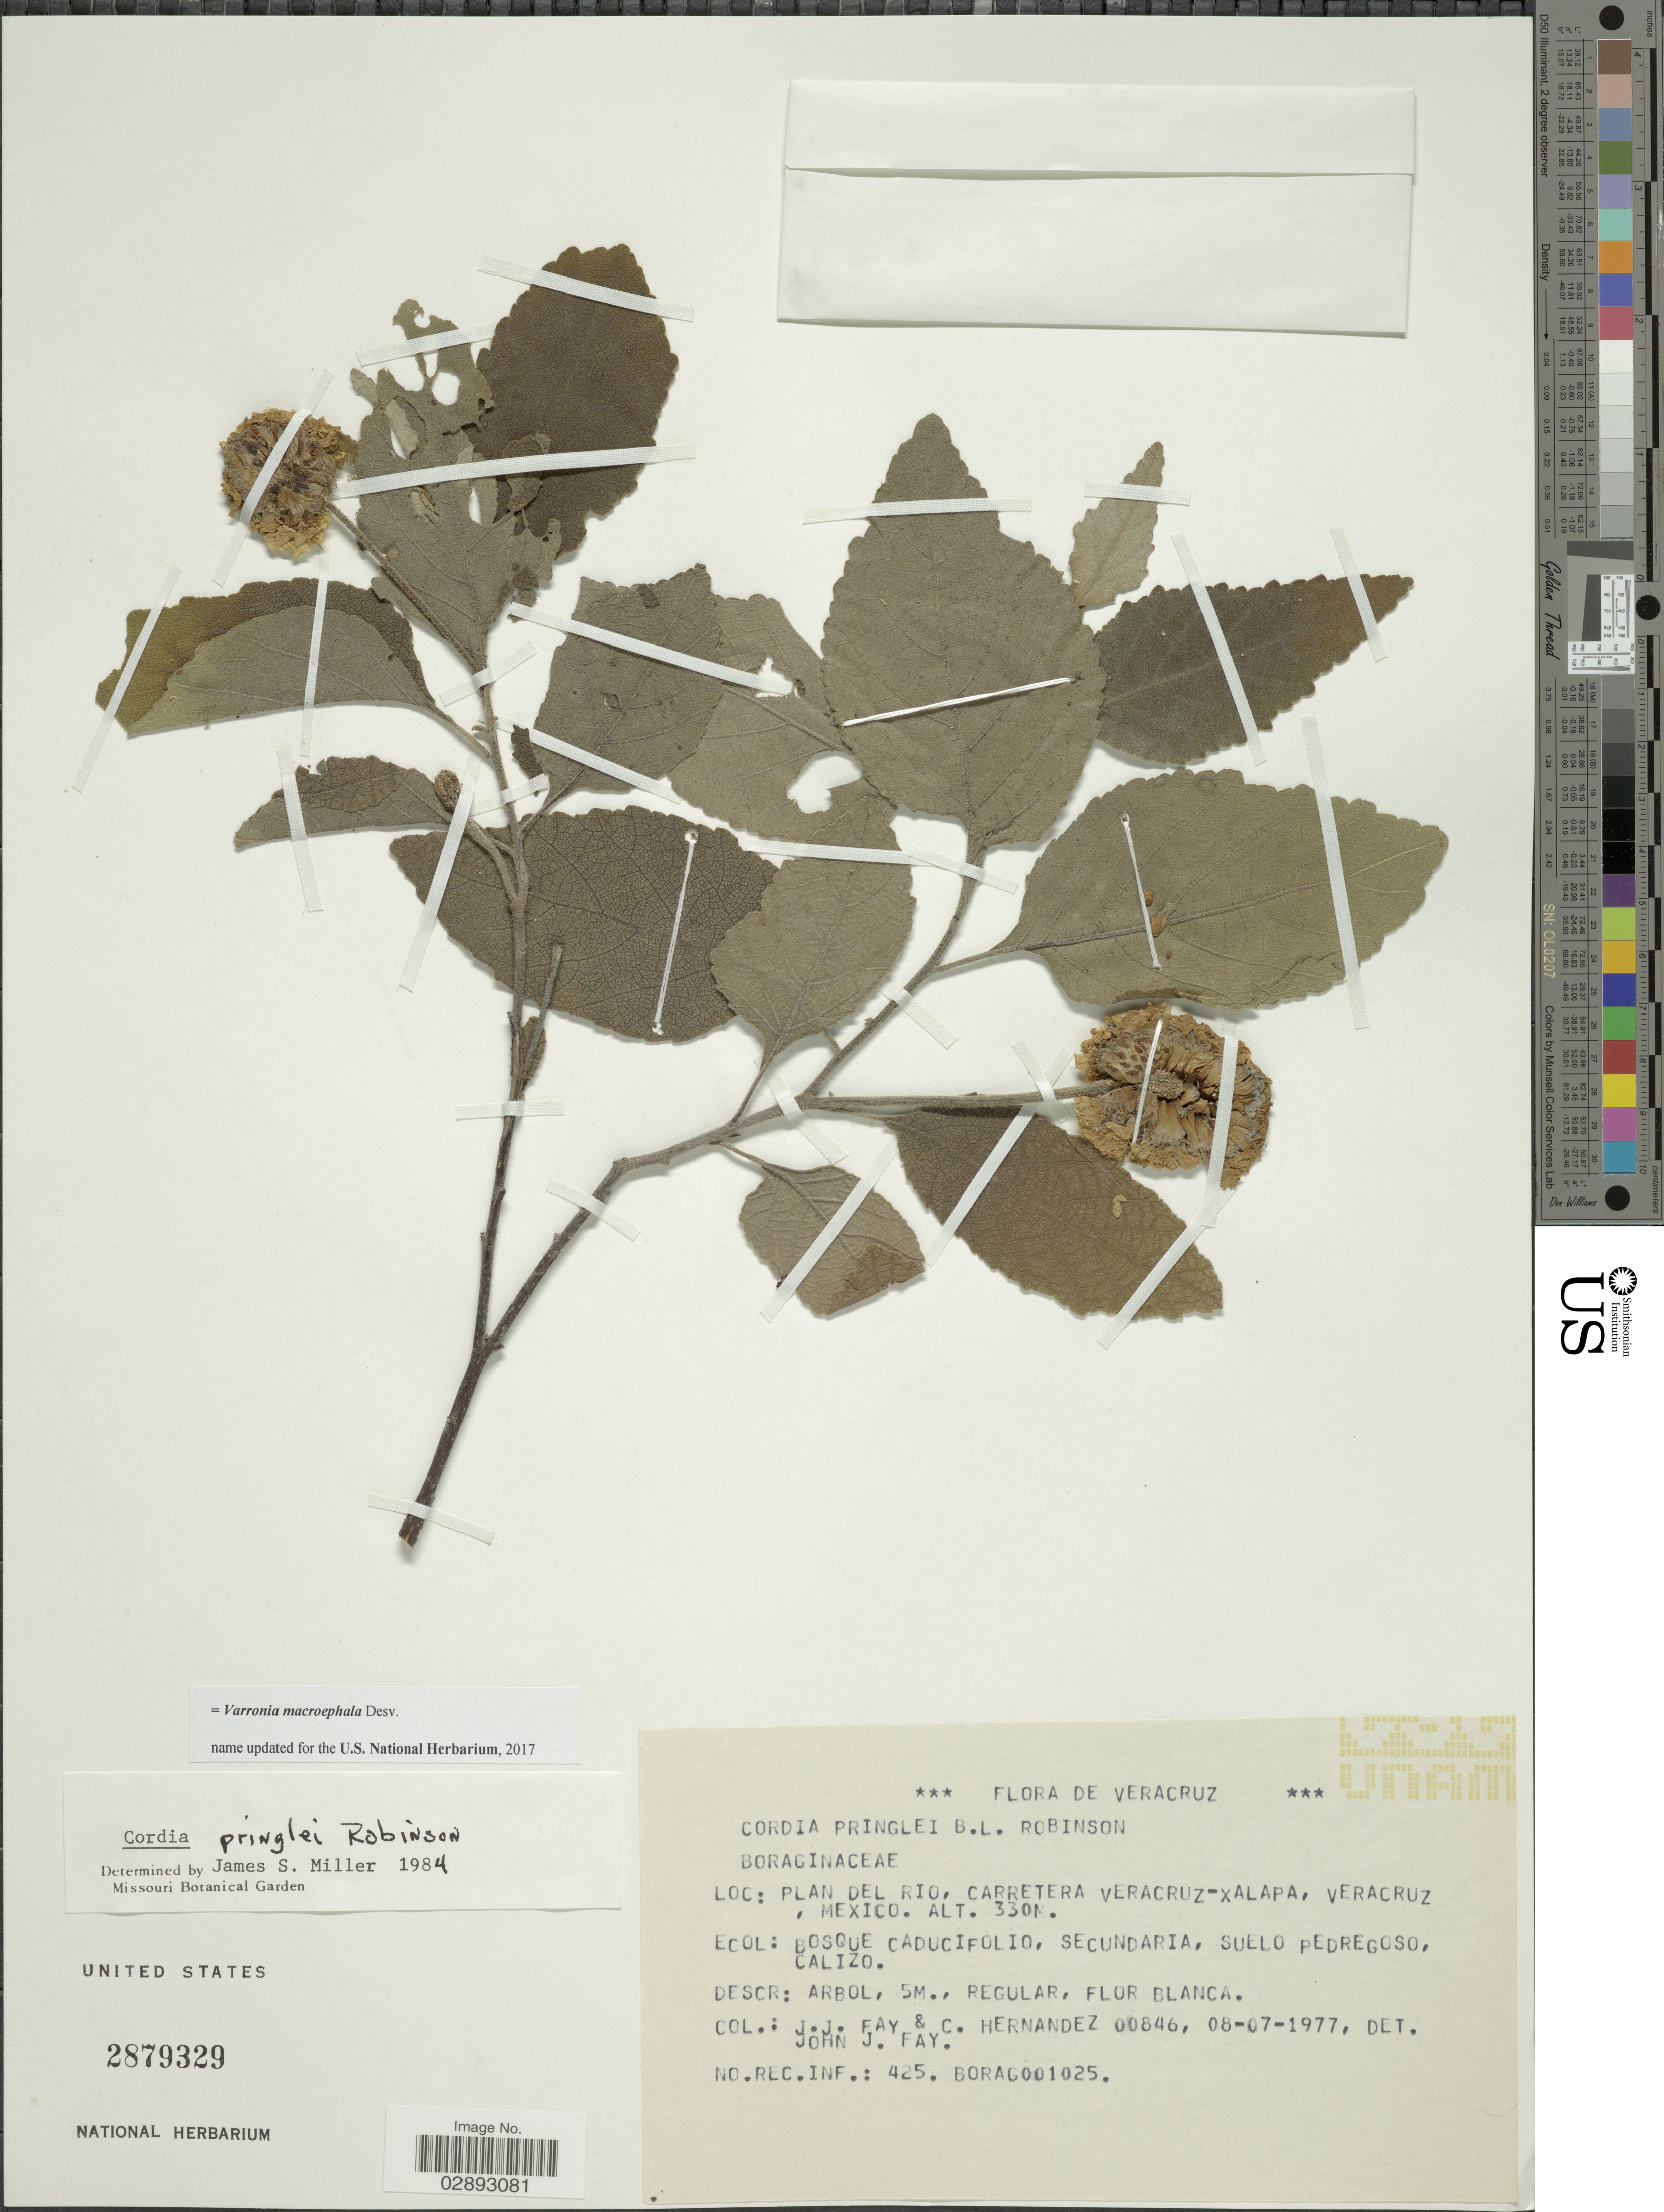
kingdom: Plantae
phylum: Tracheophyta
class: Magnoliopsida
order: Boraginales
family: Cordiaceae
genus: Varronia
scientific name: Varronia macrocephala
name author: Desv.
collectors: J. Fay & C. Hernandez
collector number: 00846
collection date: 1977-07-08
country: Mexico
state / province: Veracruz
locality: Veracruz. Plan del Rio, carretera Veracruz-Xalapa, Veracruz.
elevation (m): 330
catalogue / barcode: US 2879329